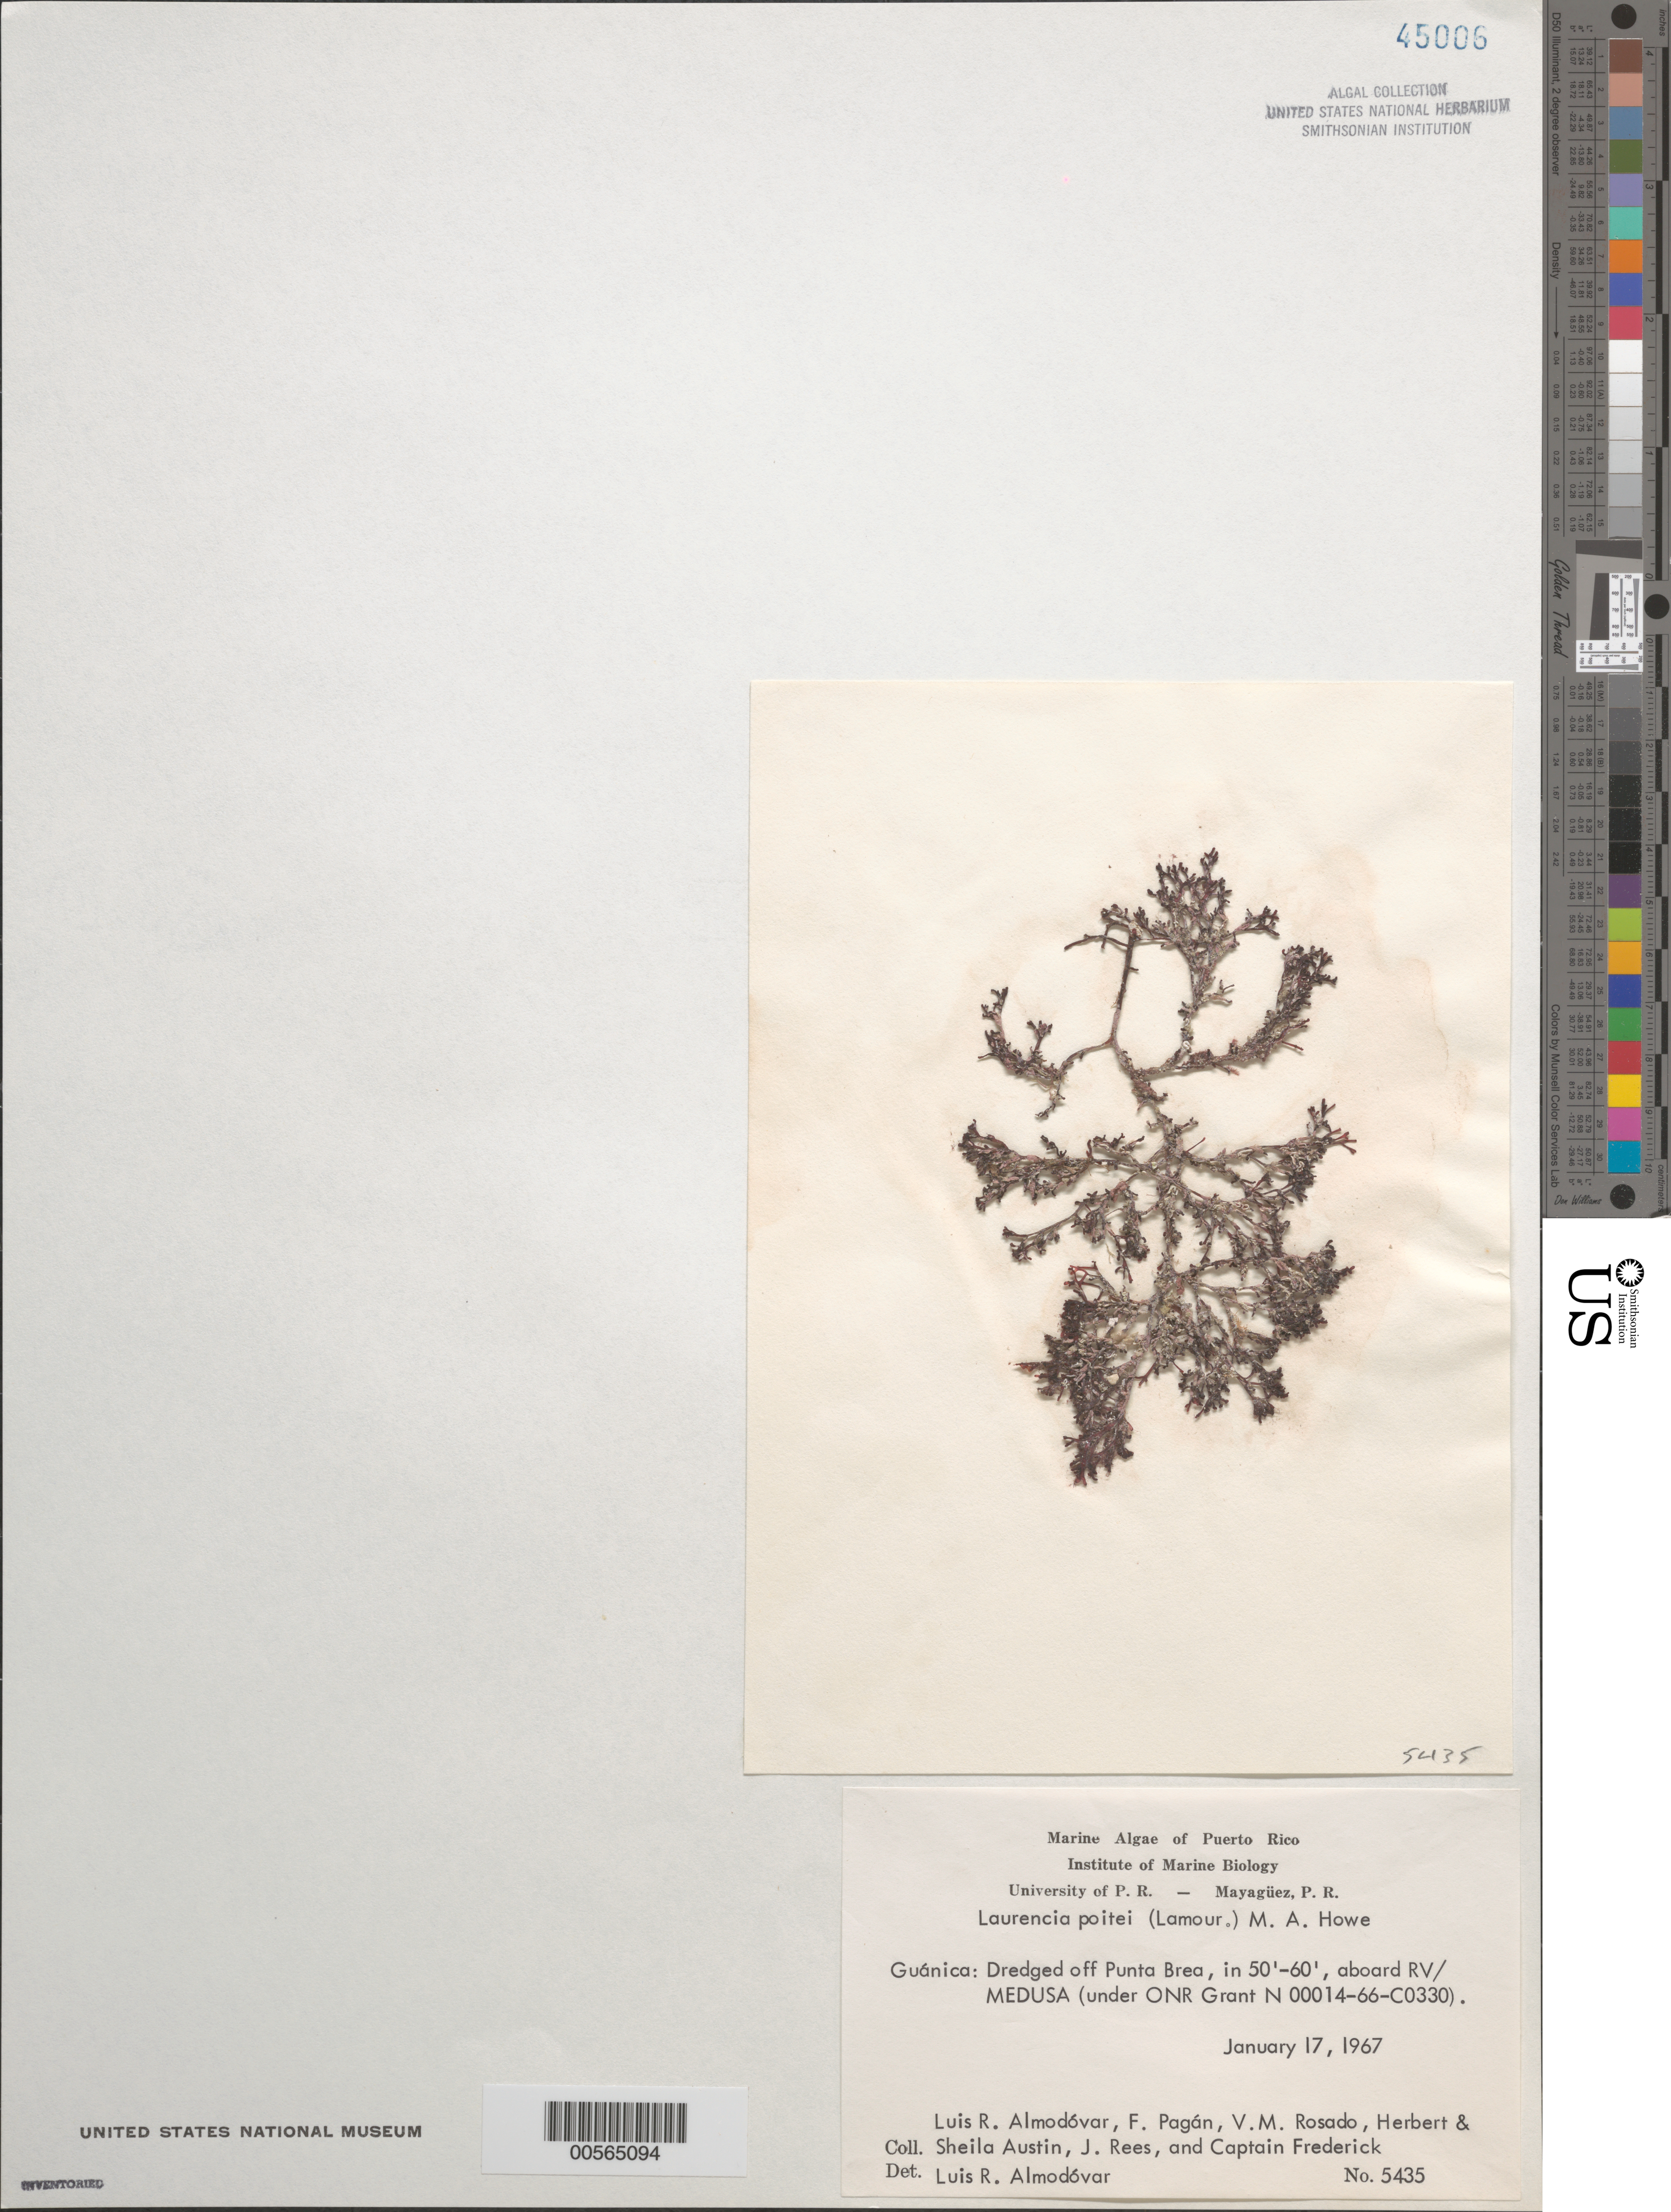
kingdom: Plantae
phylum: Rhodophyta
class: Florideophyceae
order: Ceramiales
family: Rhodomelaceae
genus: Yuzurua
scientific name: Yuzurua poiteaui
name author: (J.V.Lamouroux) Martin-Lescanne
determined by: Brooks, B. L., (BOT), Smithsonian Institution - National Museum of Natural History (UNITED STATES)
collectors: L. Almodovar, F. Pagan, V. Rosado, H. Austin, S. Austin, J. Rees & C. Frederick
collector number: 5435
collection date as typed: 17 Jan 1967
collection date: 1967-01-17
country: Puerto Rico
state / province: Guanica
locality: Off Punta Brea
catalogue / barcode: US 45006